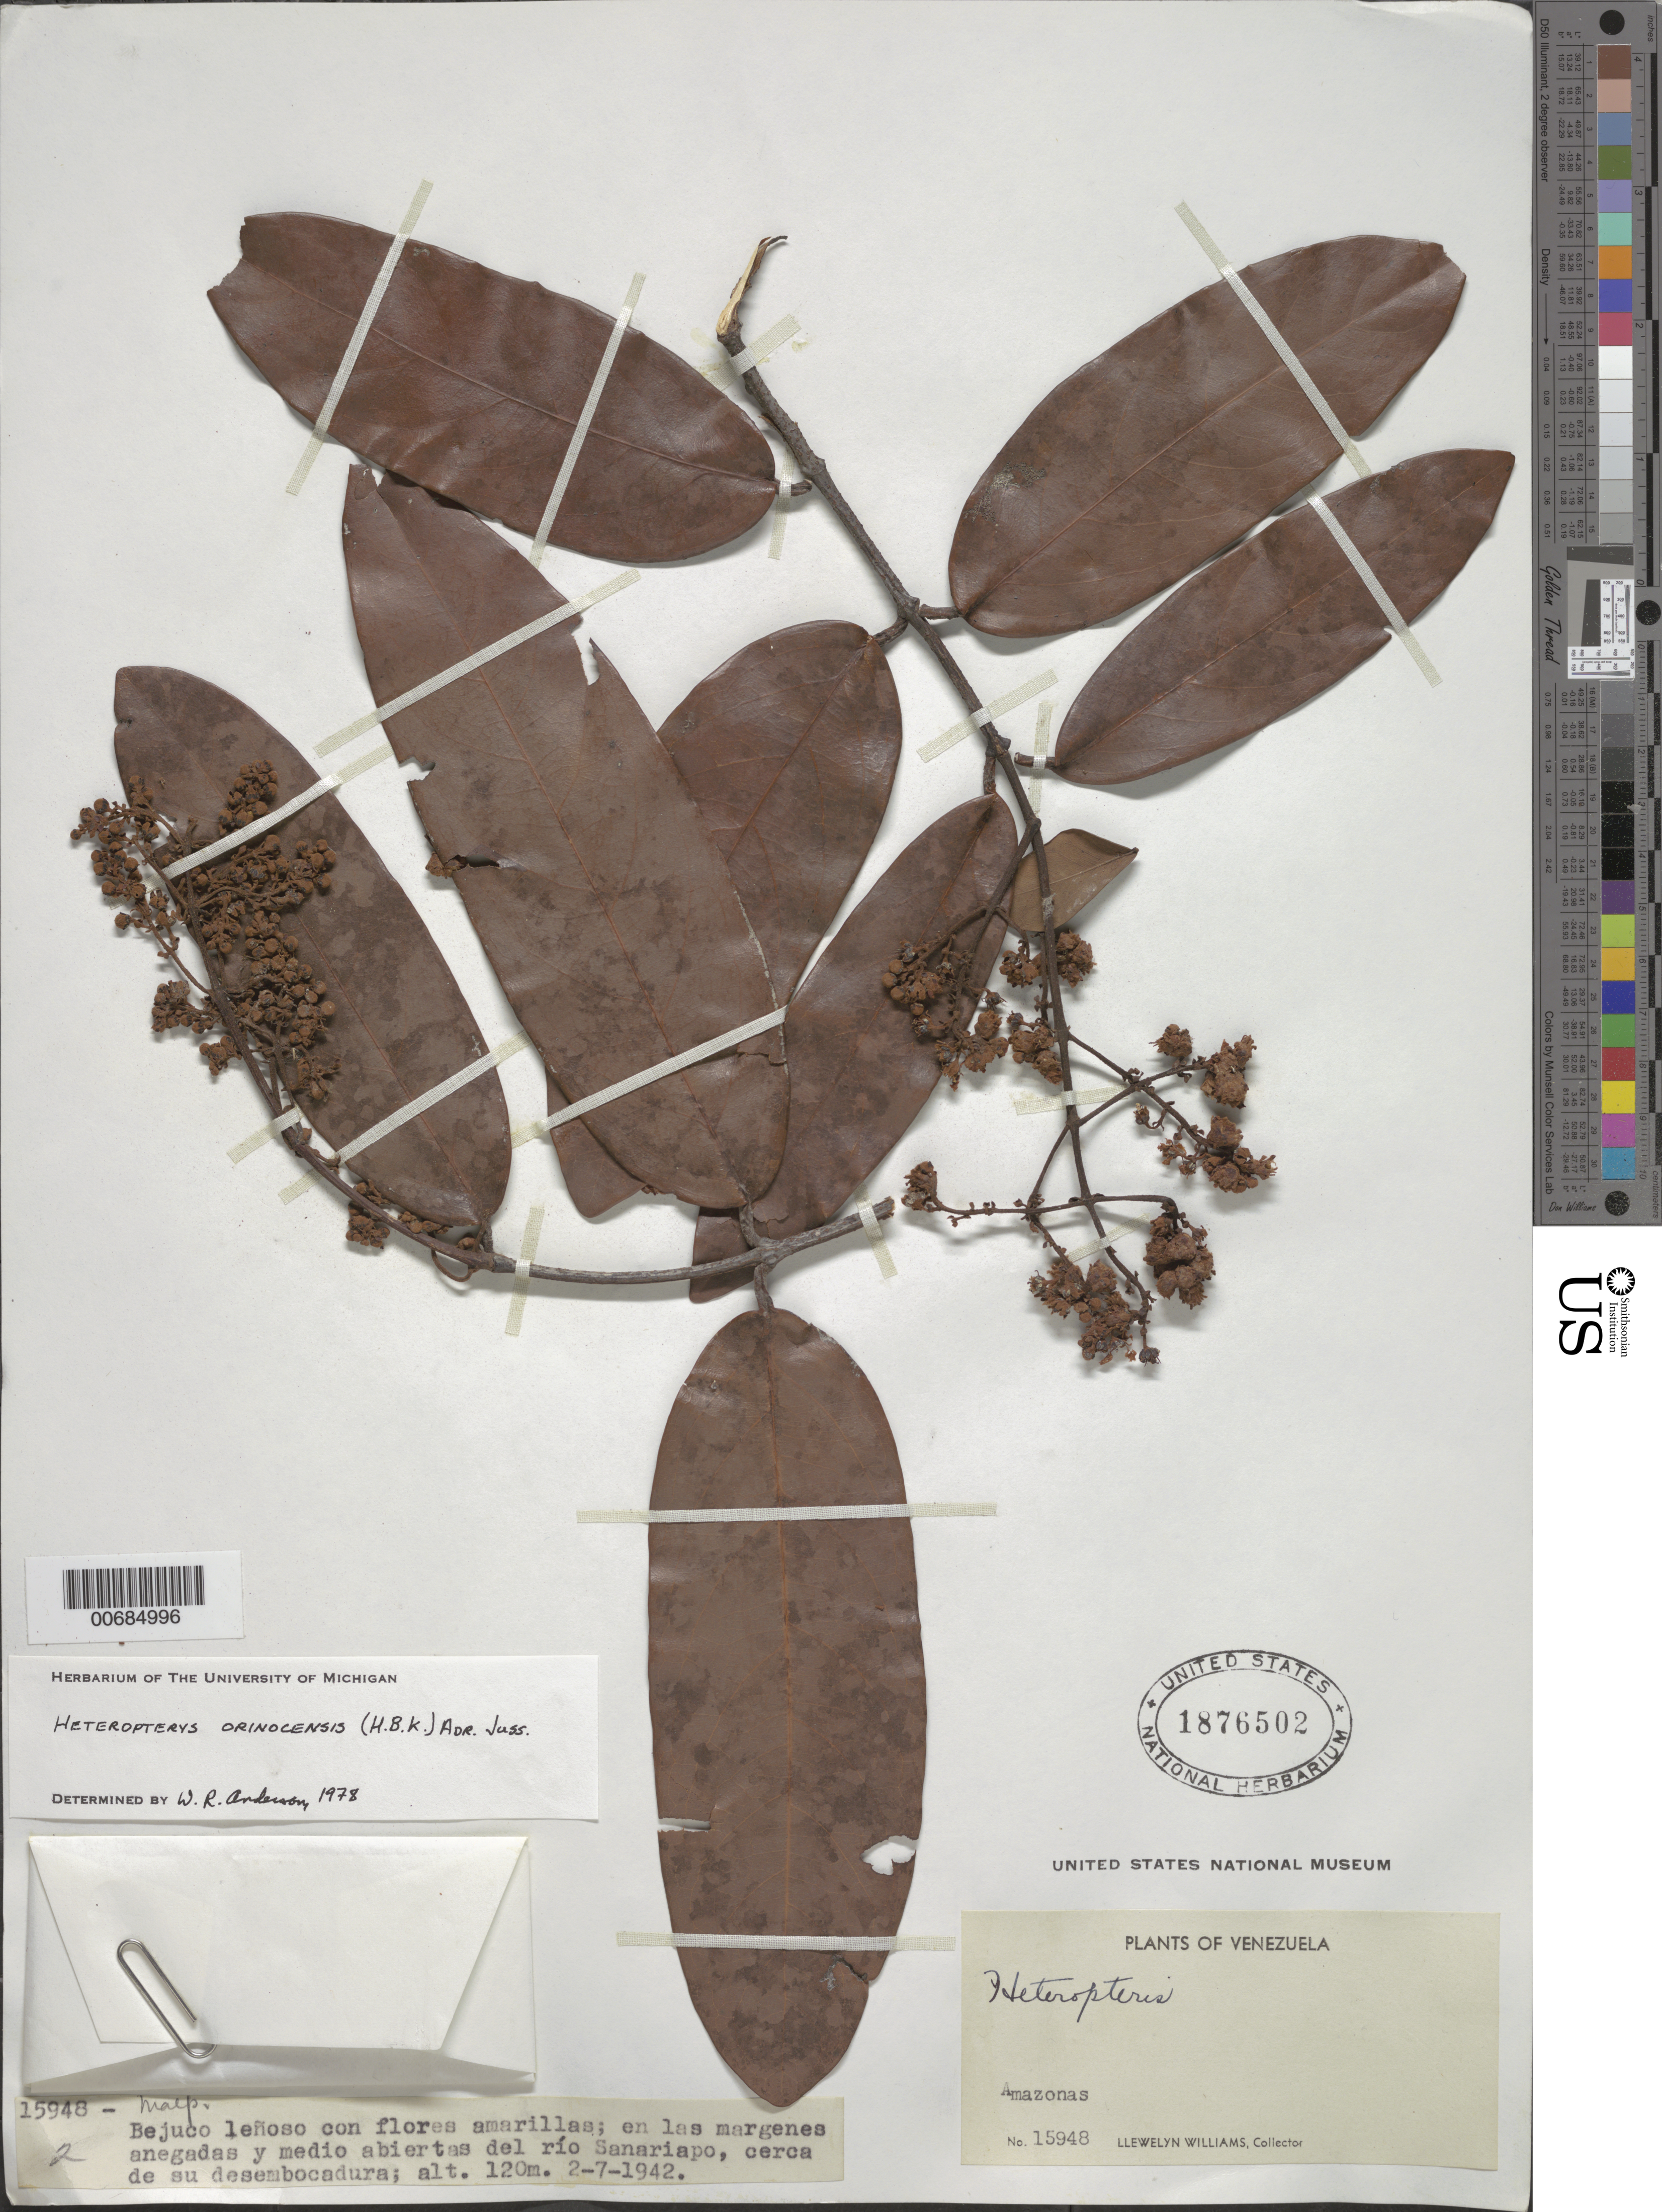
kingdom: Plantae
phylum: Tracheophyta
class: Magnoliopsida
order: Malpighiales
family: Malpighiaceae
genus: Heteropterys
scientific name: Heteropterys orinocensis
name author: (Kunth) A. Juss.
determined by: Anderson, W. R., (MICH), University of Michigan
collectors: Ll. Williams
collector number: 15948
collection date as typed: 2-Jul-42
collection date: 1942-07-02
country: Venezuela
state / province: Amazonas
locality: Río Sanariapo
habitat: Margenes anegadas ye medio biertas del río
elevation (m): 120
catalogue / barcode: US 1876502